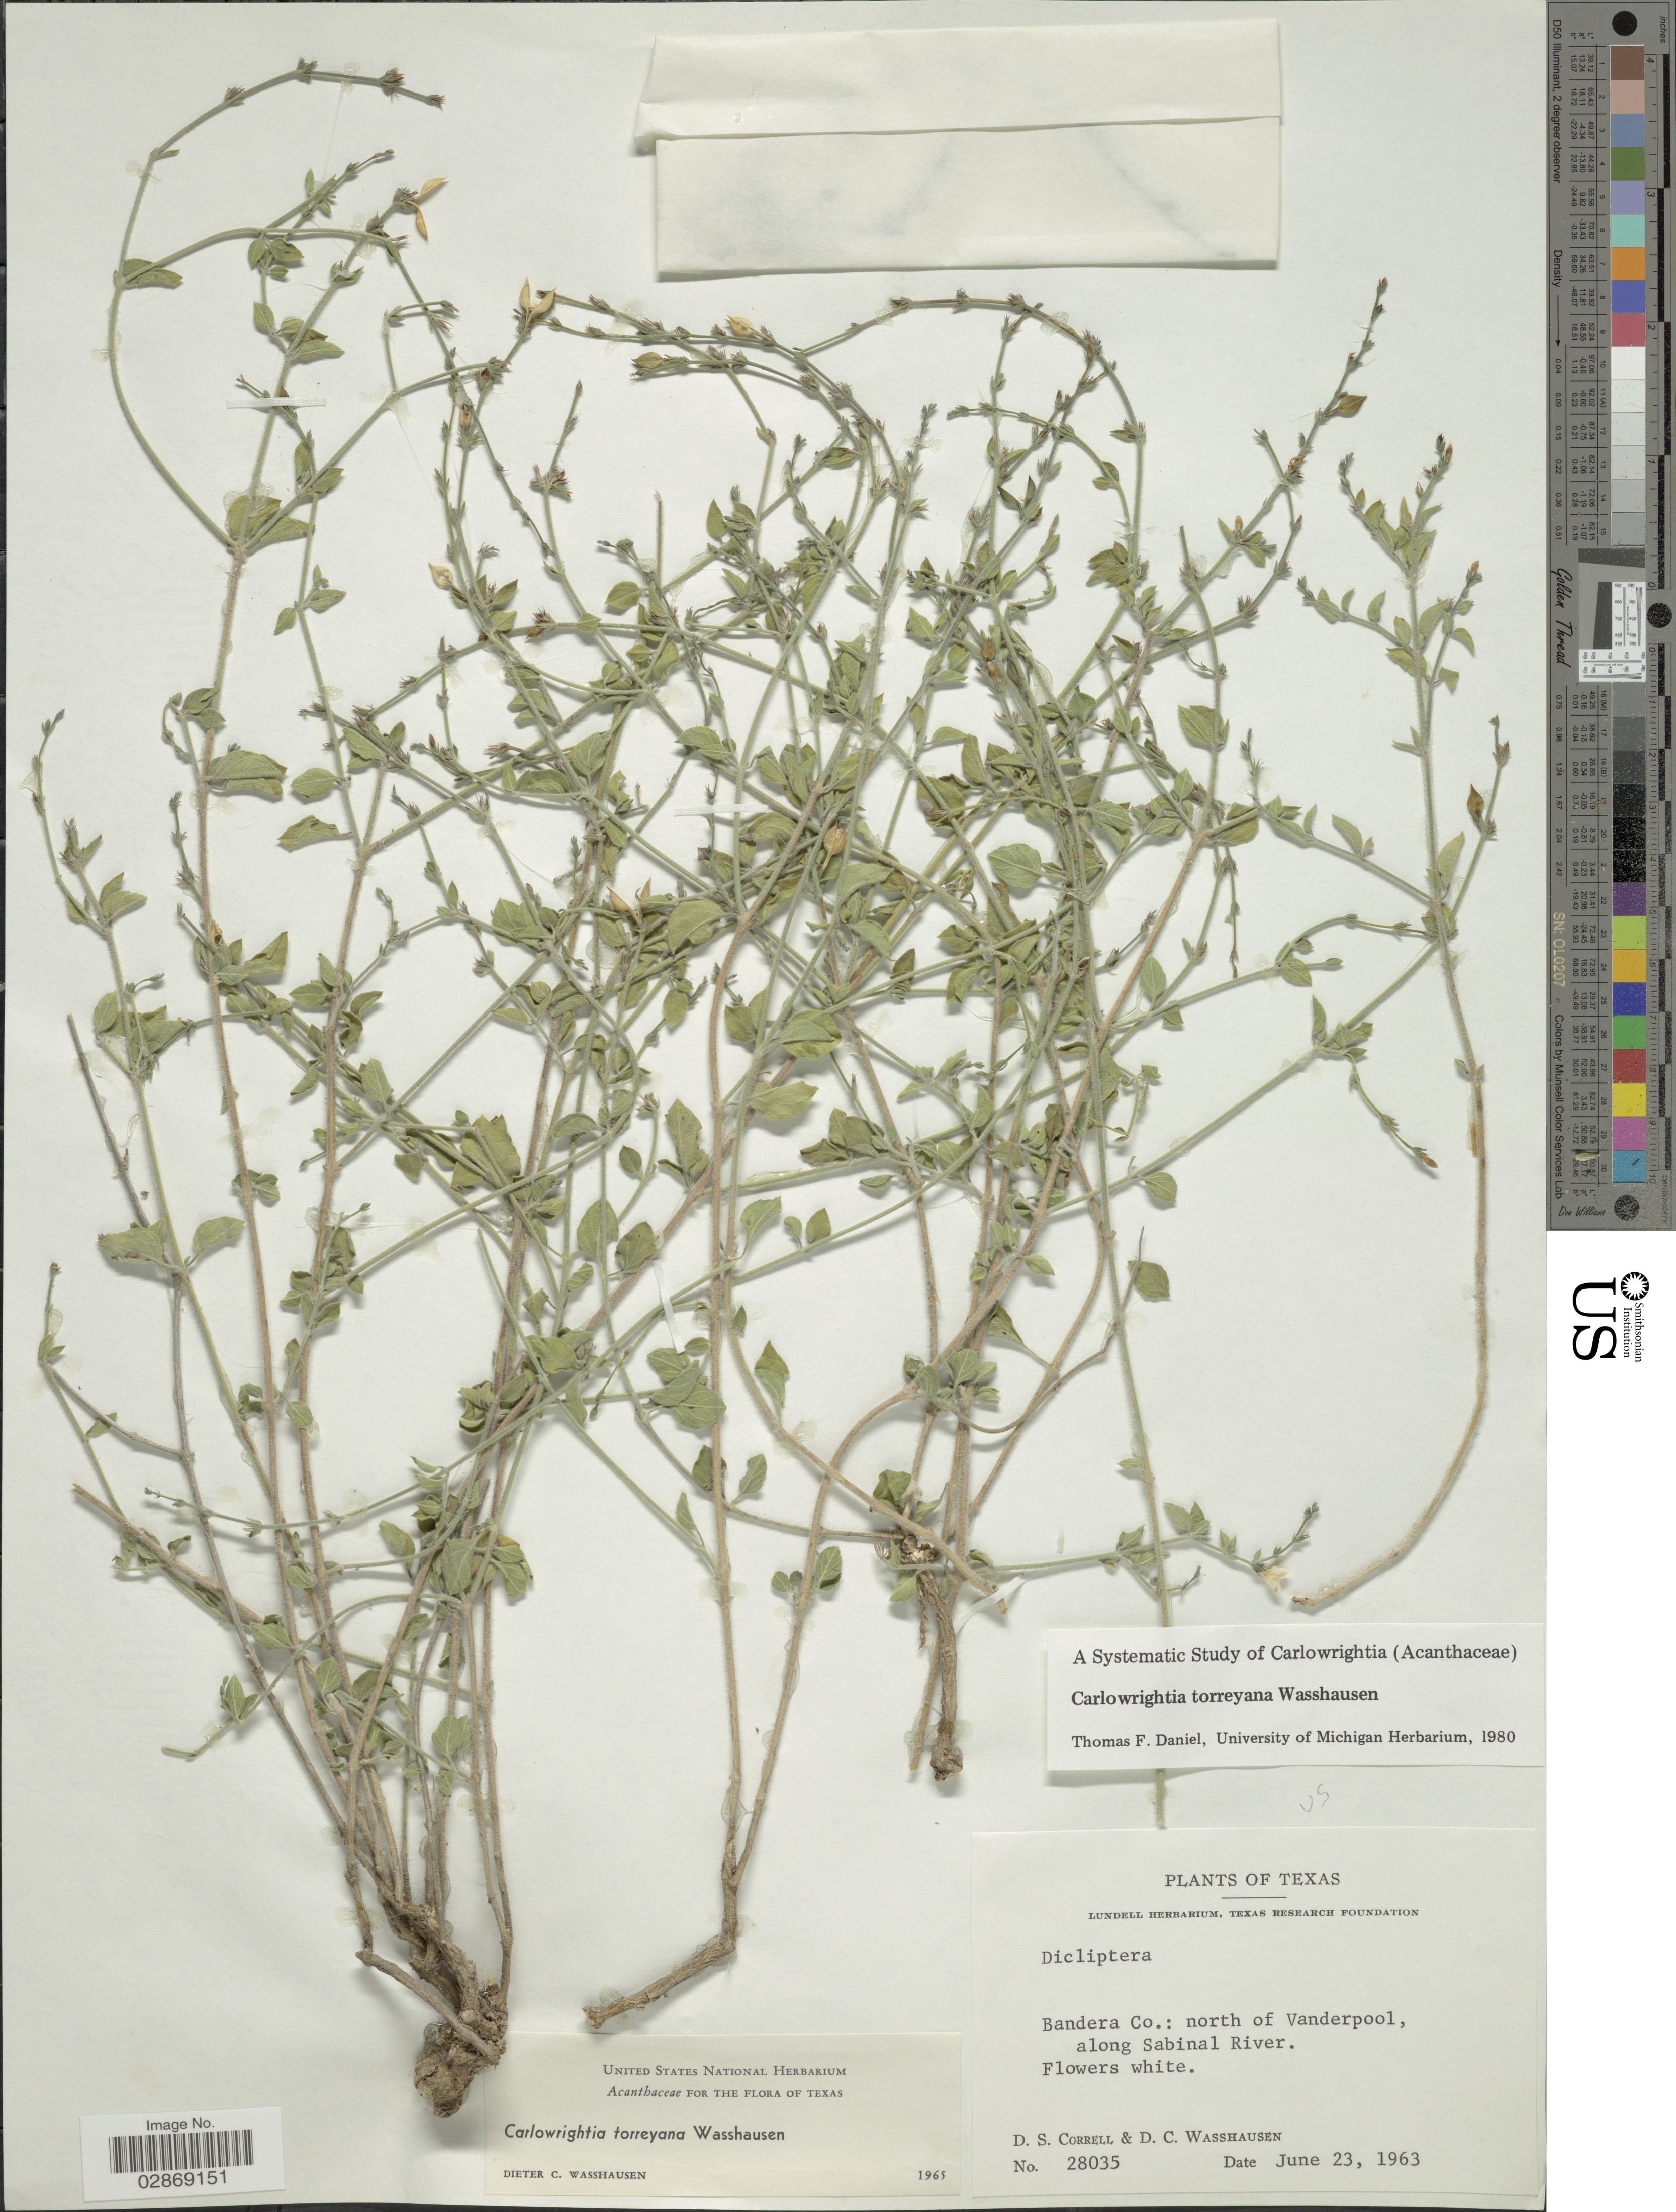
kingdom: Plantae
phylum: Tracheophyta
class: Magnoliopsida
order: Lamiales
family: Acanthaceae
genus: Carlowrightia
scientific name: Carlowrightia torreyana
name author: Wassh.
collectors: D. S. Correll & D. C. Wasshausen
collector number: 28035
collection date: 1963-06-23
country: United States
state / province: Texas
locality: Bandera Co.: north of Vanderpool, along Sabinal River.